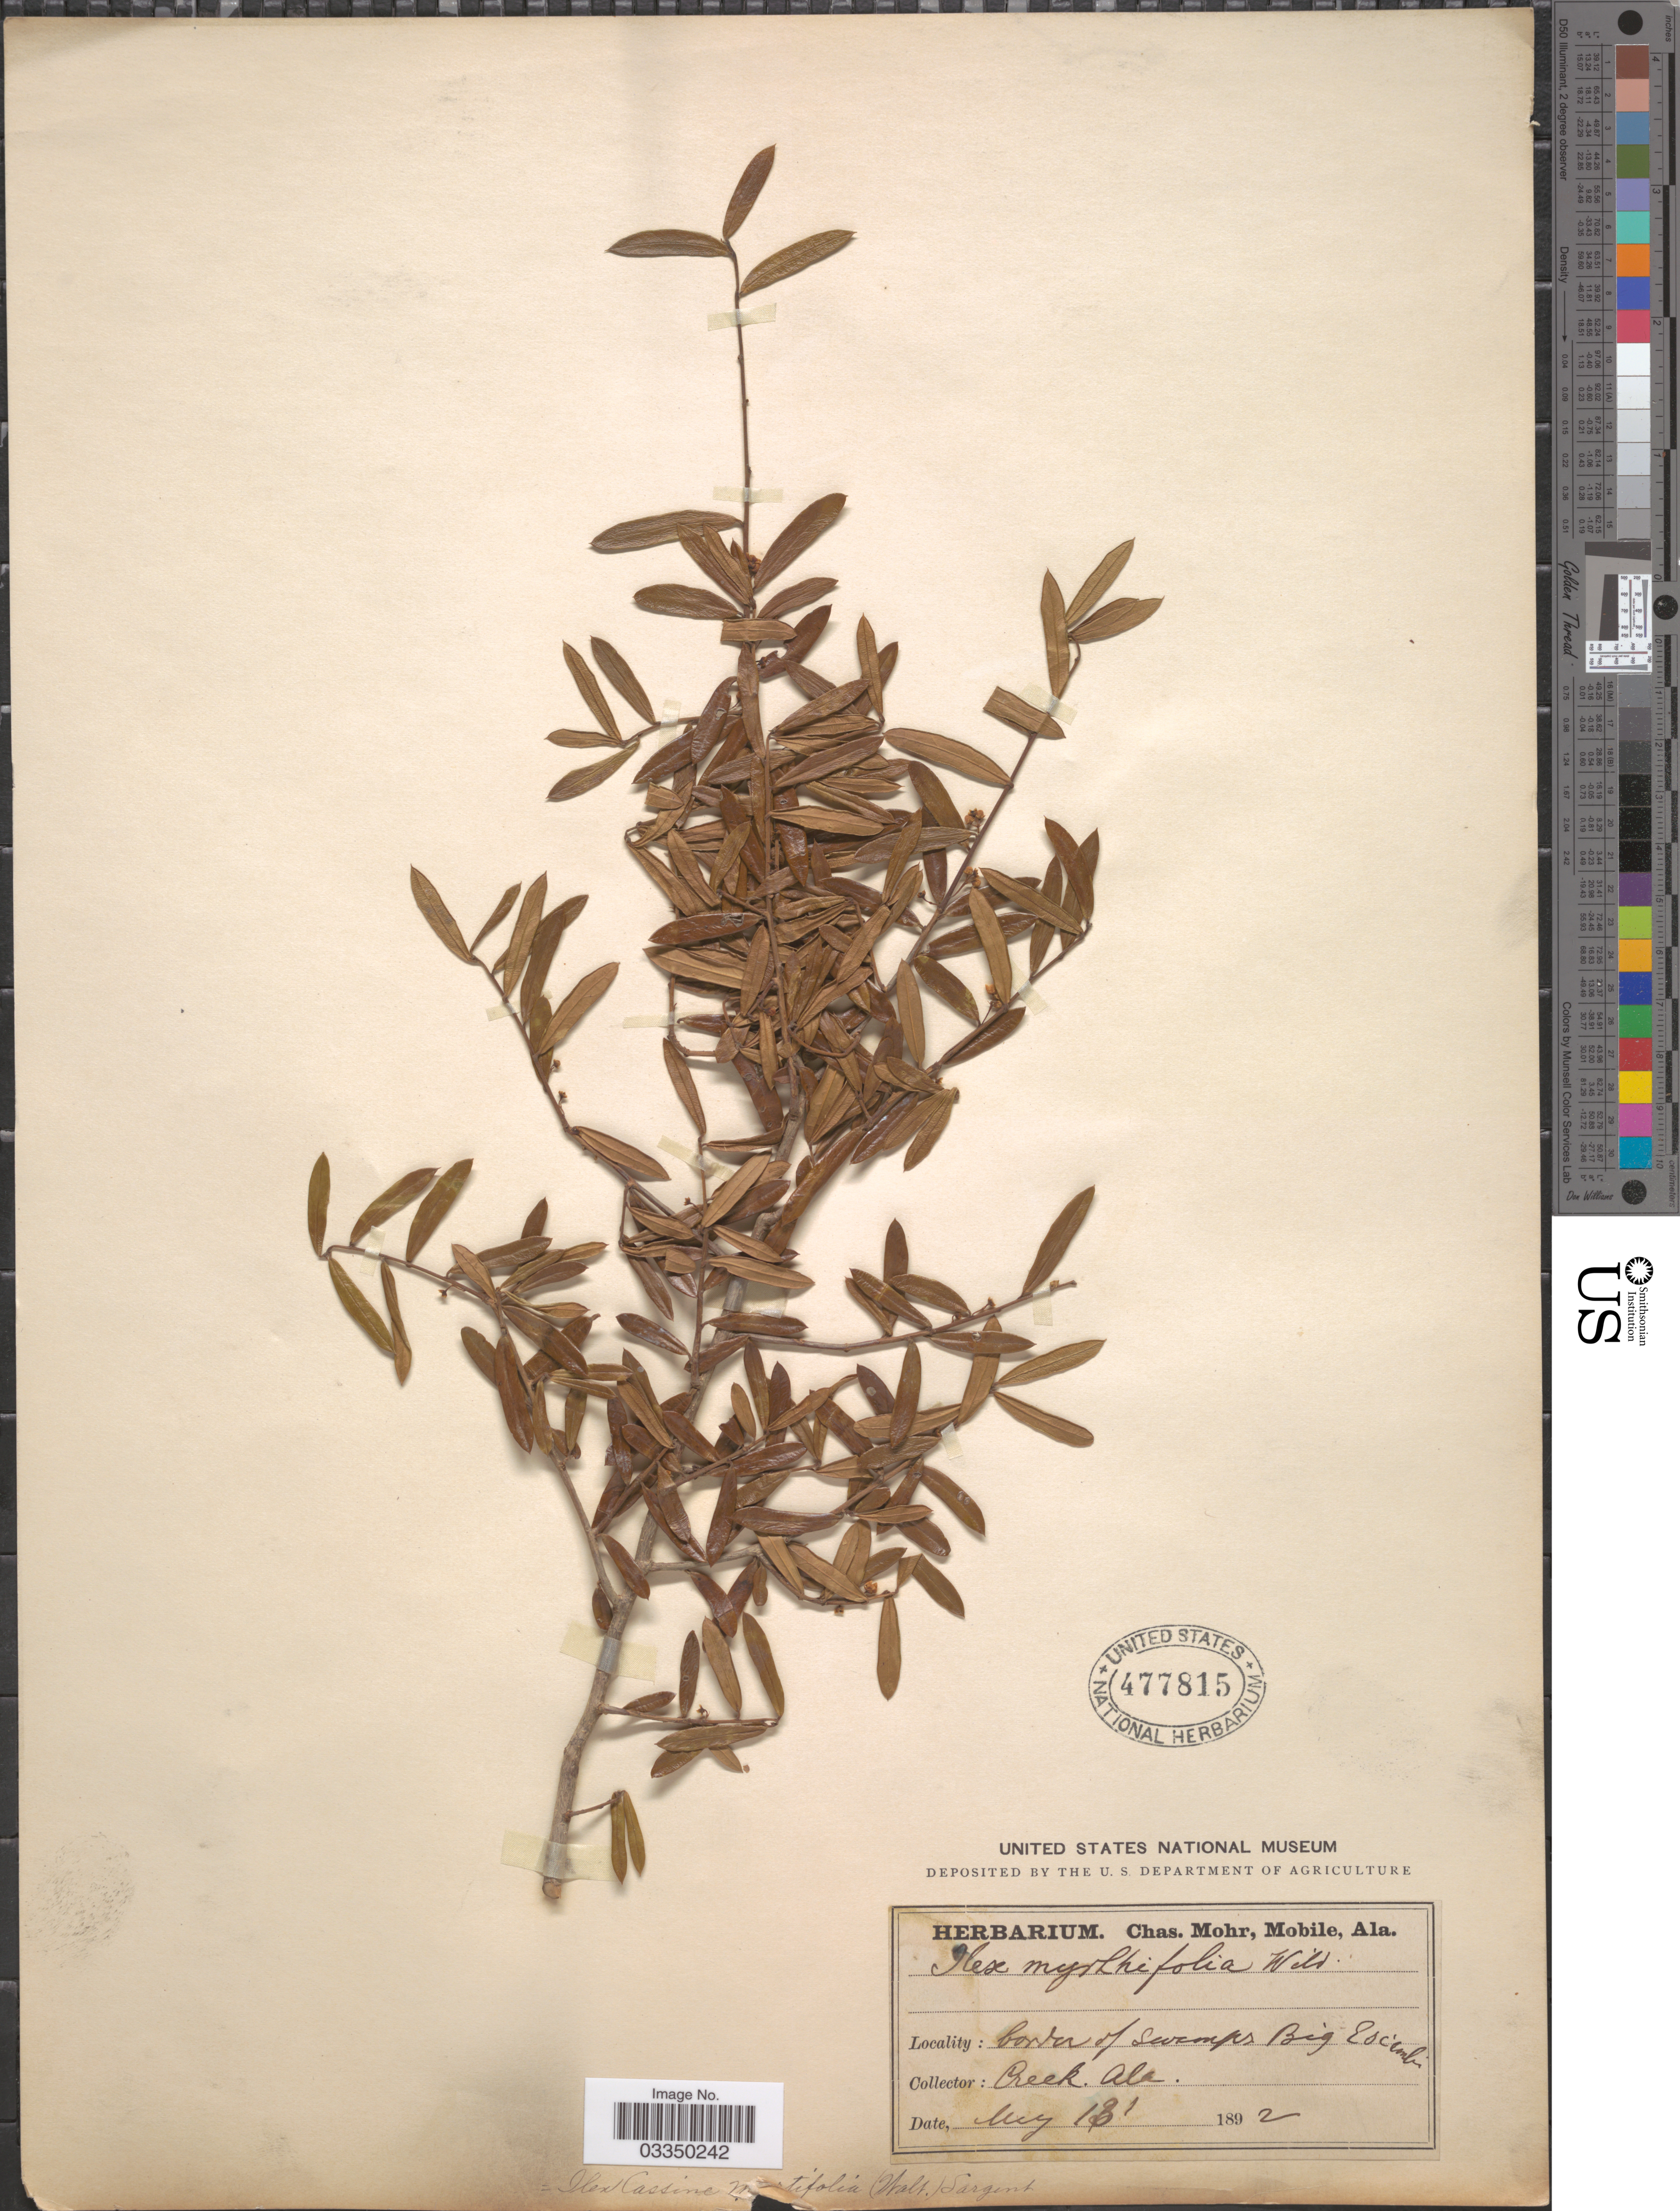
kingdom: Plantae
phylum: Tracheophyta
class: Magnoliopsida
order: Aquifoliales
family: Aquifoliaceae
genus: Ilex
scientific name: Ilex myrtifolia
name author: Walter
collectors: ex herb. Charles Mohr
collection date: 1892-05-13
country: United States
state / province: Alabama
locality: Border of Swamps Big Escambria Creek.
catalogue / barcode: US 477815